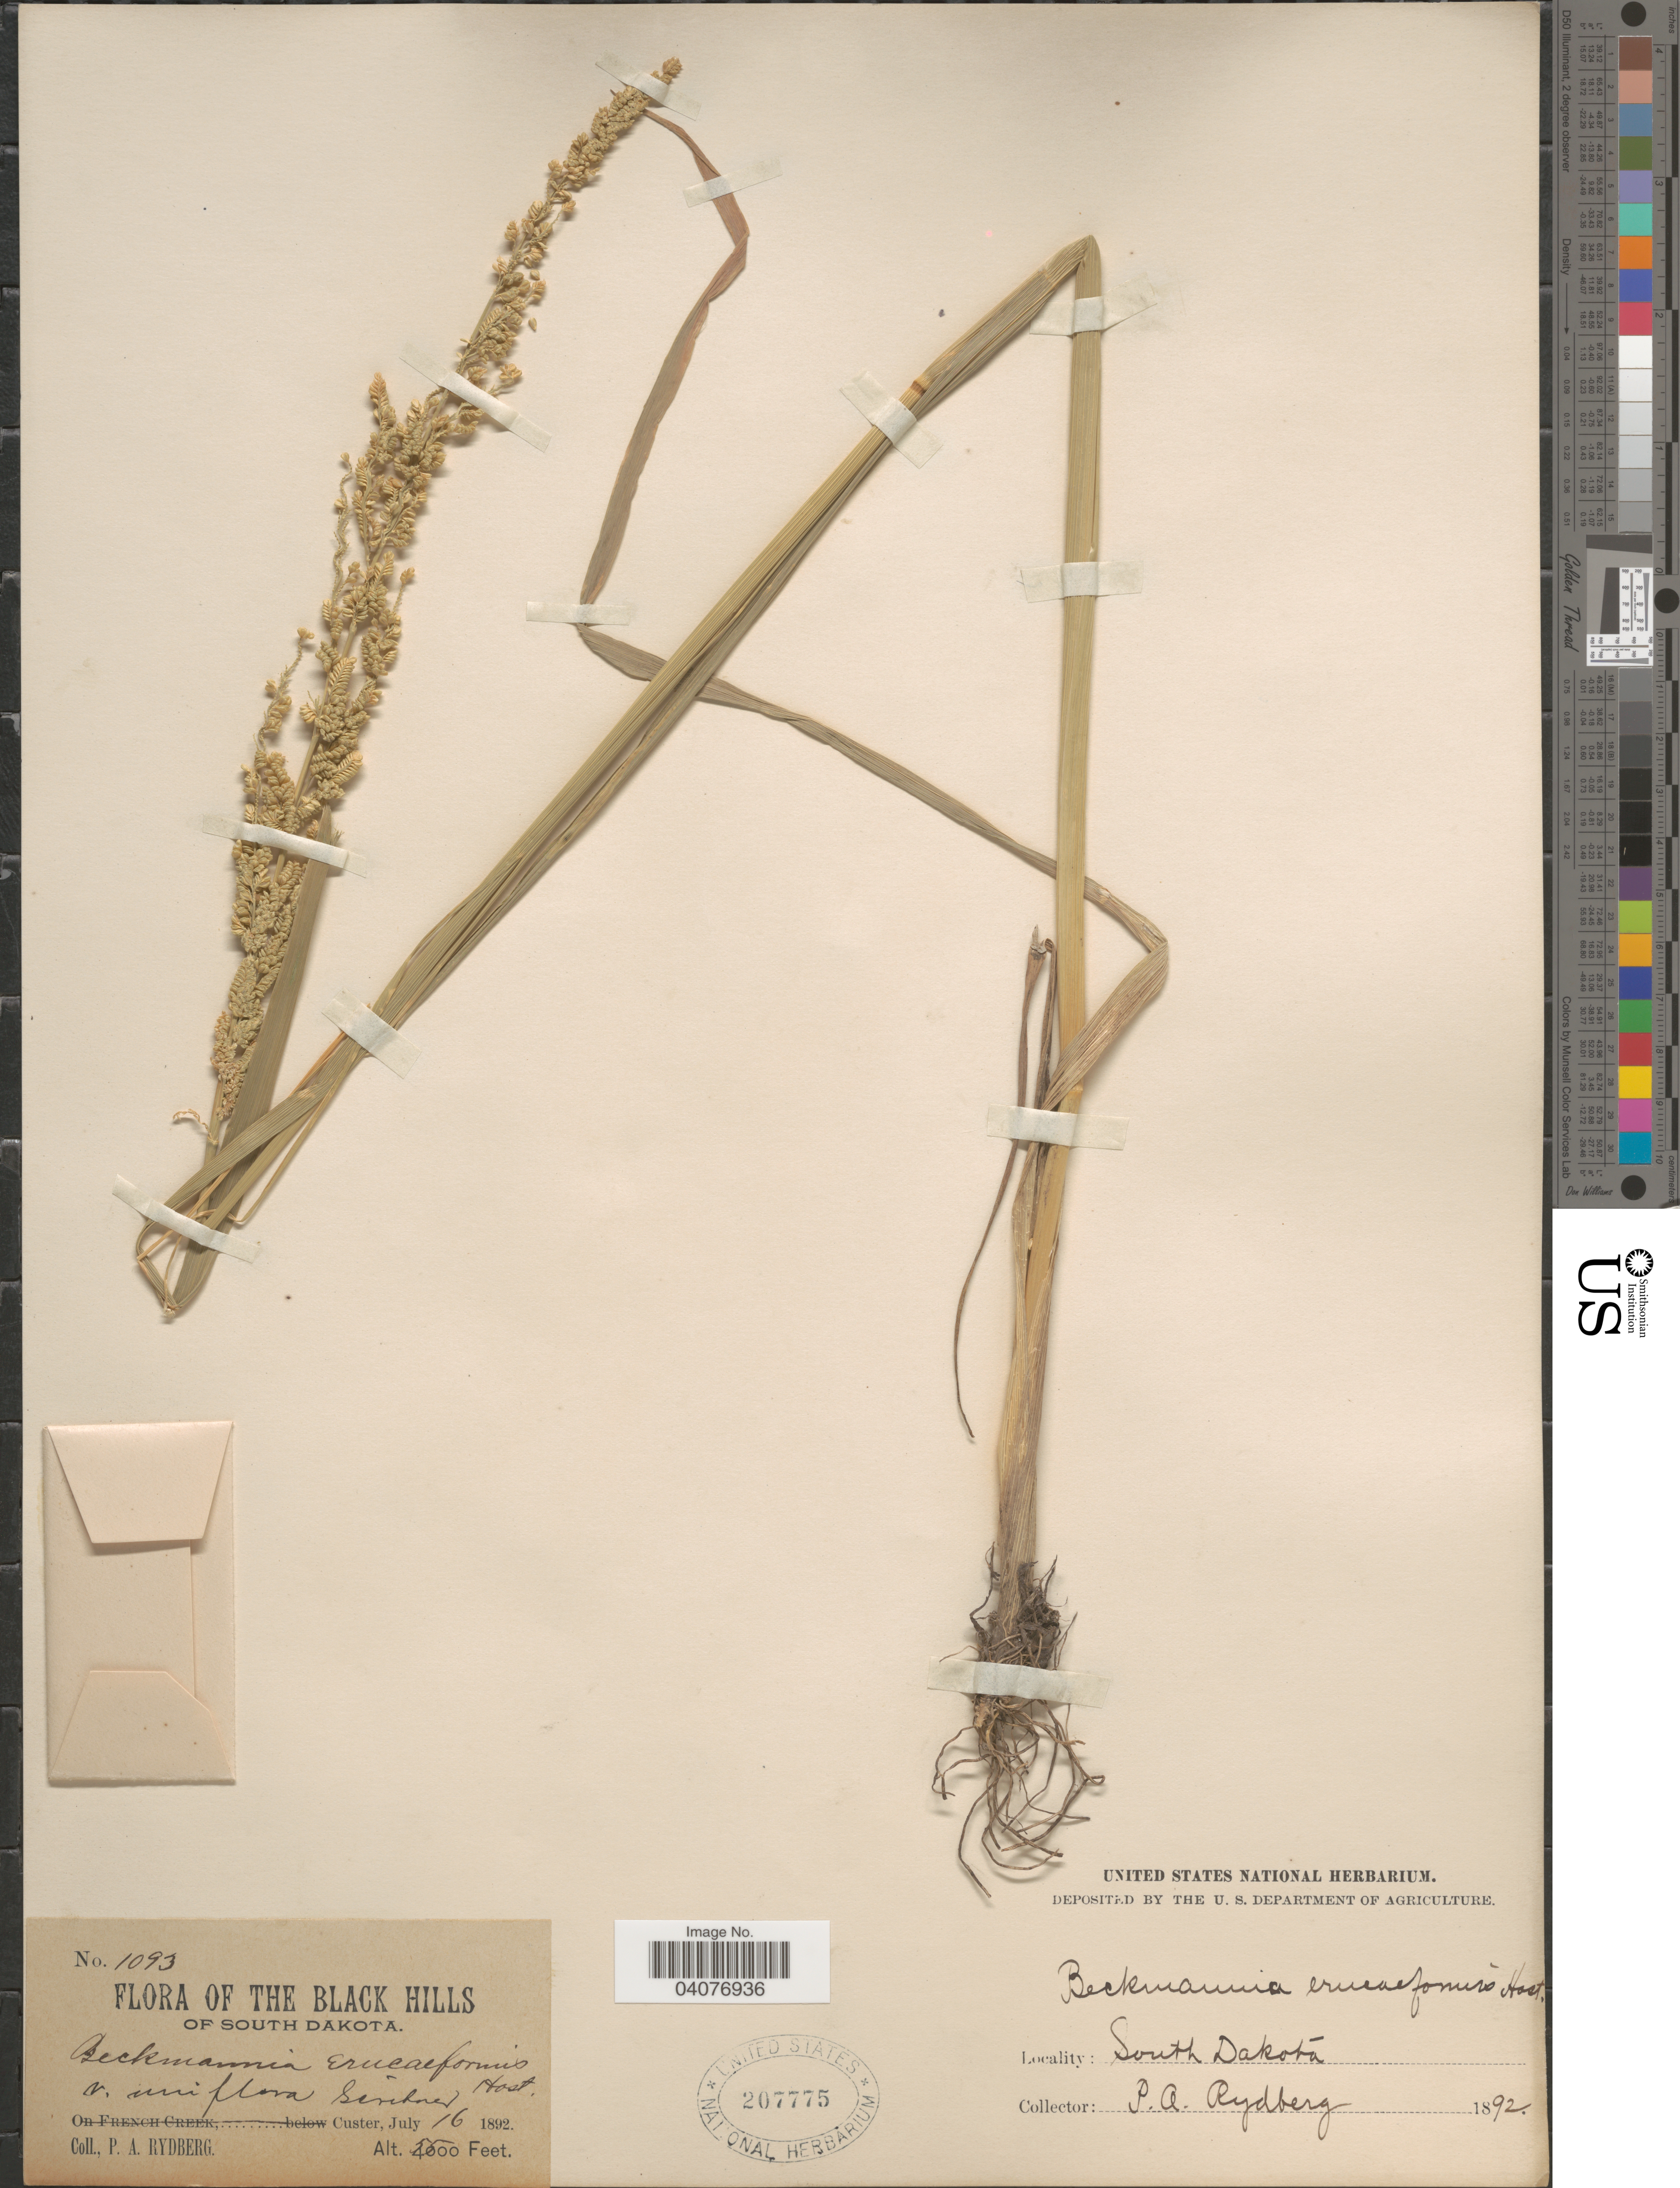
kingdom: Plantae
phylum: Tracheophyta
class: Liliopsida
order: Poales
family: Poaceae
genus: Beckmannia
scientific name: Beckmannia syzigachne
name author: (Steud.) Fernald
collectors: P. A. Rydberg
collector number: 1093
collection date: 1892-07-16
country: United States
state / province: South Dakota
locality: The Black Hills of South Dakota. Custer.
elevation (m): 1676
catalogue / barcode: US 207775